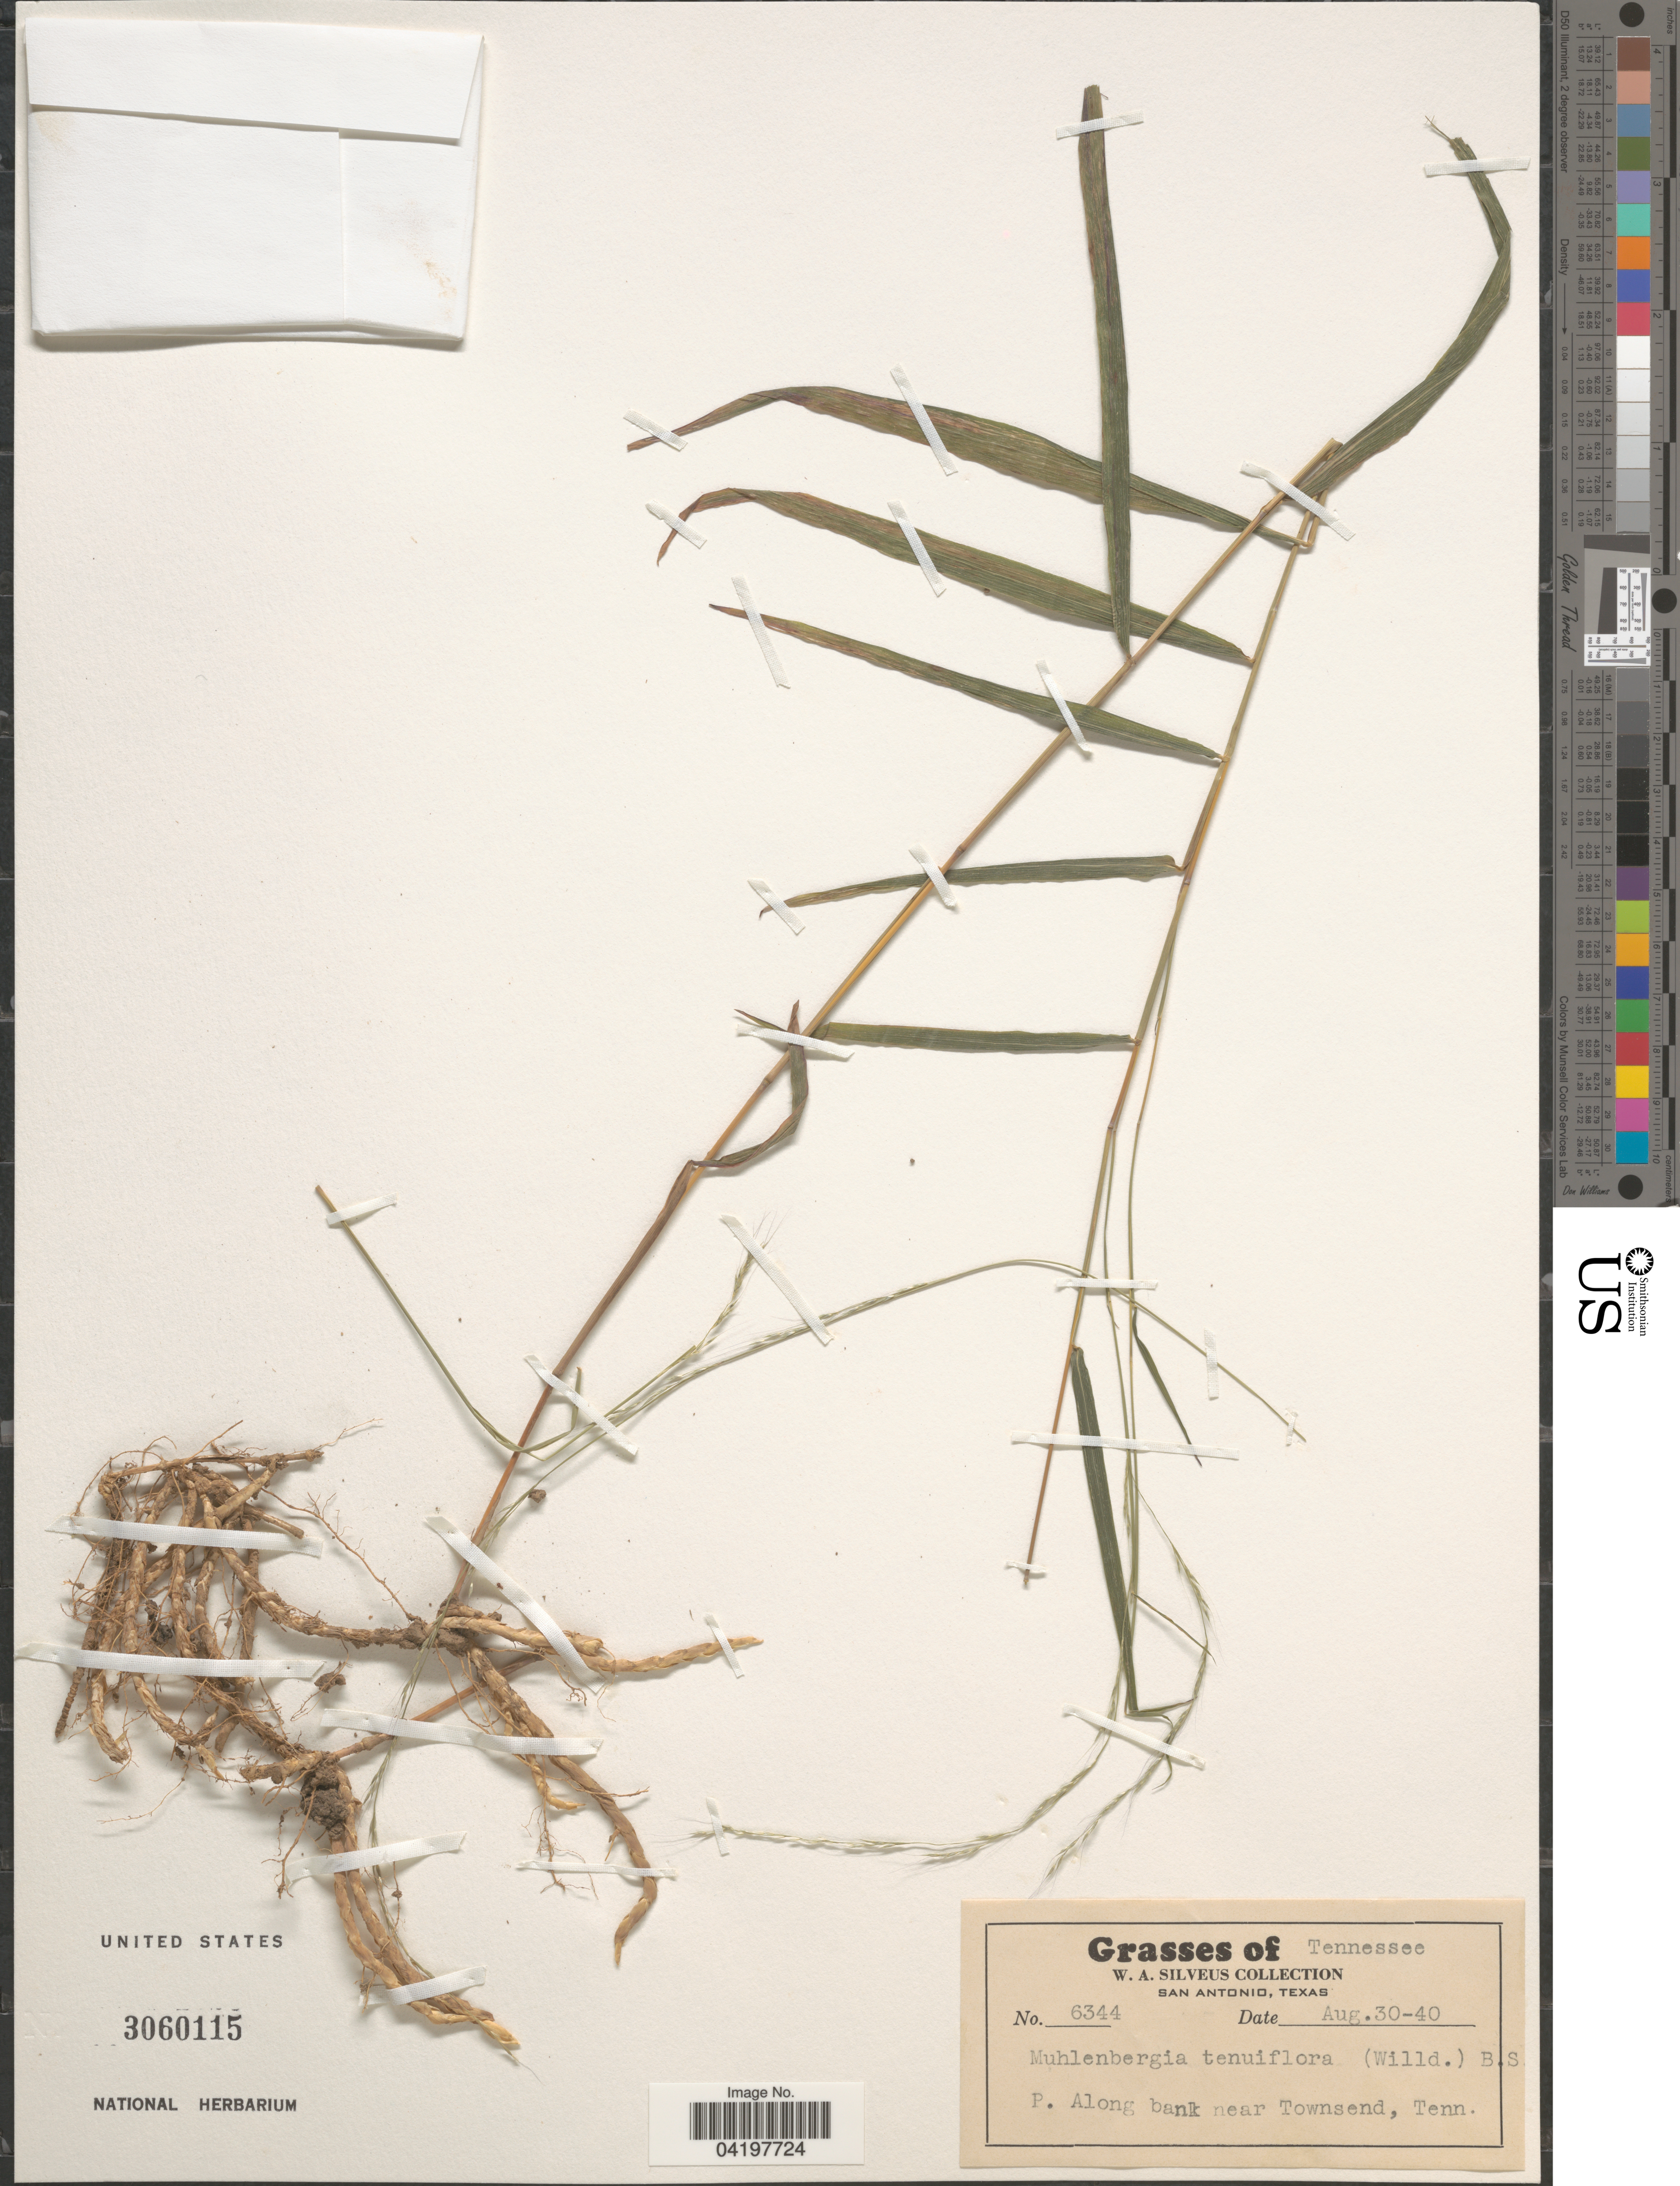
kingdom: Plantae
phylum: Tracheophyta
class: Liliopsida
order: Poales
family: Poaceae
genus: Muhlenbergia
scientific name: Muhlenbergia tenuiflora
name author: (Willd.) Britton, Stearns & Poggenb.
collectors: W. Silveus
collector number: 6344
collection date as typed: Transcribed d/m/y: 30/8/40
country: United States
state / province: Tennessee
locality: P. Along bank near Townsend.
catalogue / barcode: US 3060115